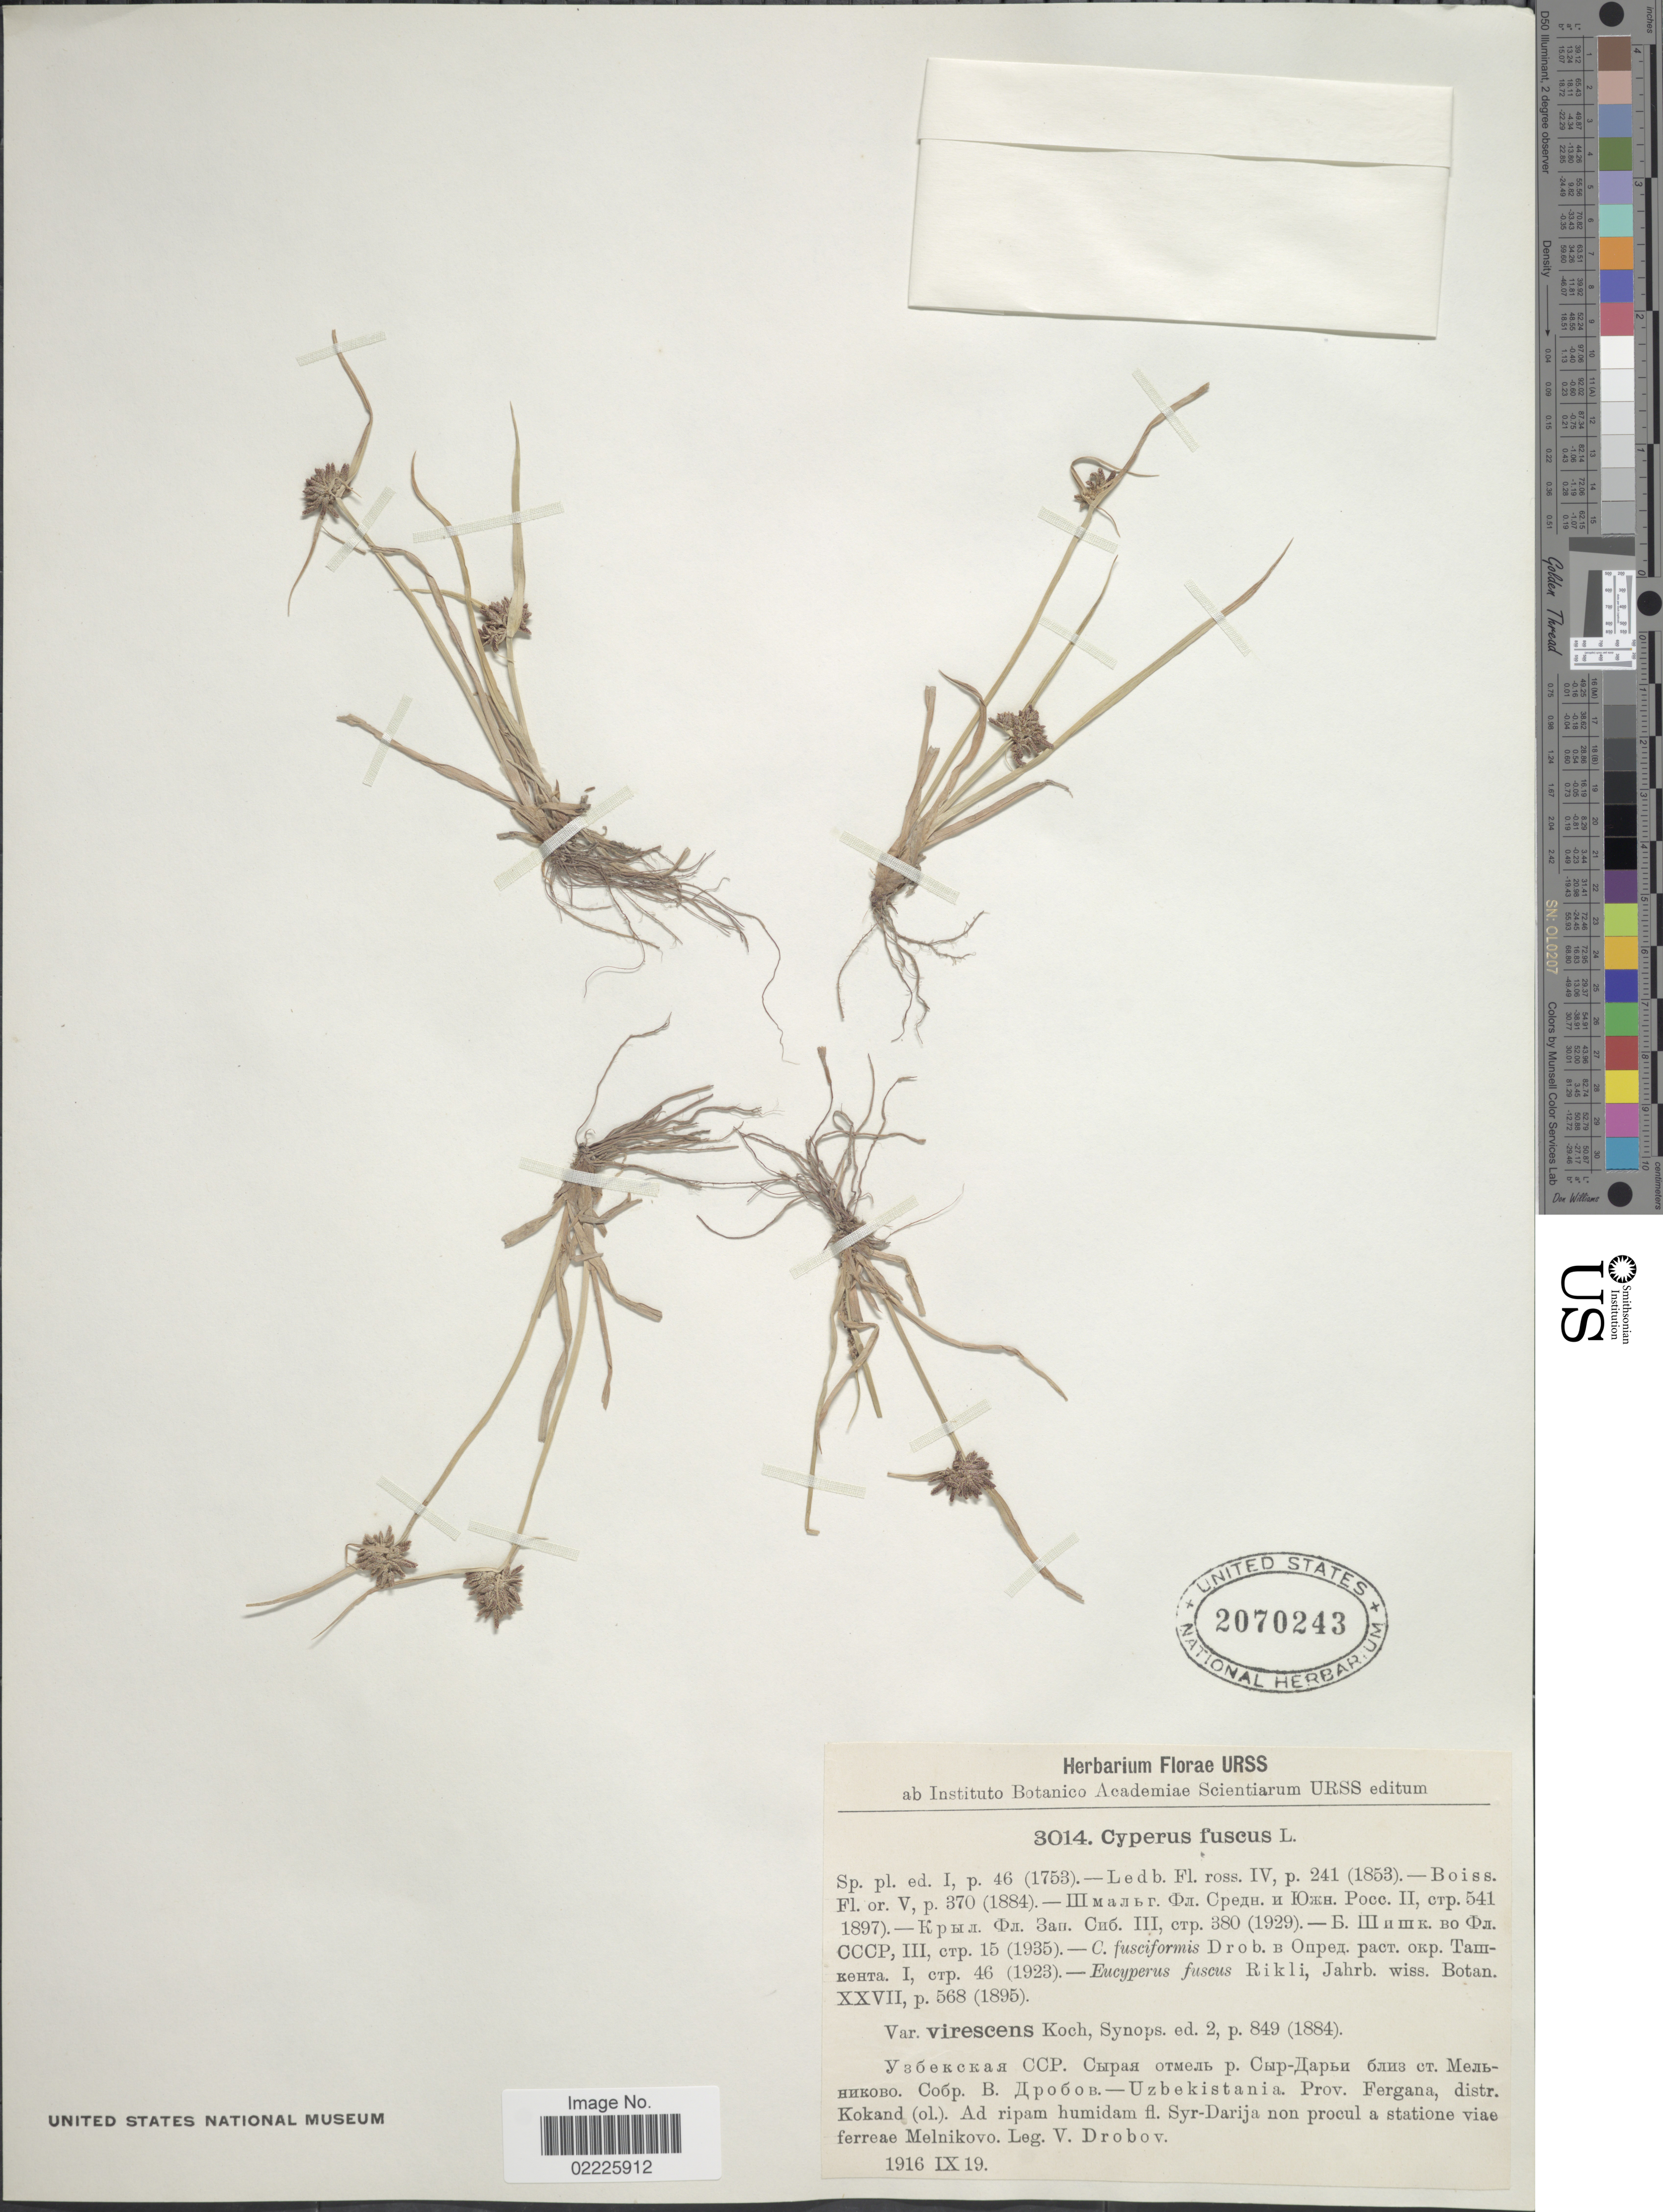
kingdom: Plantae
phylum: Tracheophyta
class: Liliopsida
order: Poales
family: Cyperaceae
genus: Cyperus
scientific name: Cyperus fuscus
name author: L.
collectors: V. Drobov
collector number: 3014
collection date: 1916-09-19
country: Uzbekistan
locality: Prov. Fergana, disr. Kokand (ol.), Ad ripam humidam fl Syr-Darija non procul a statione viae ferreae Melnikovo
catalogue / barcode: US 2070243